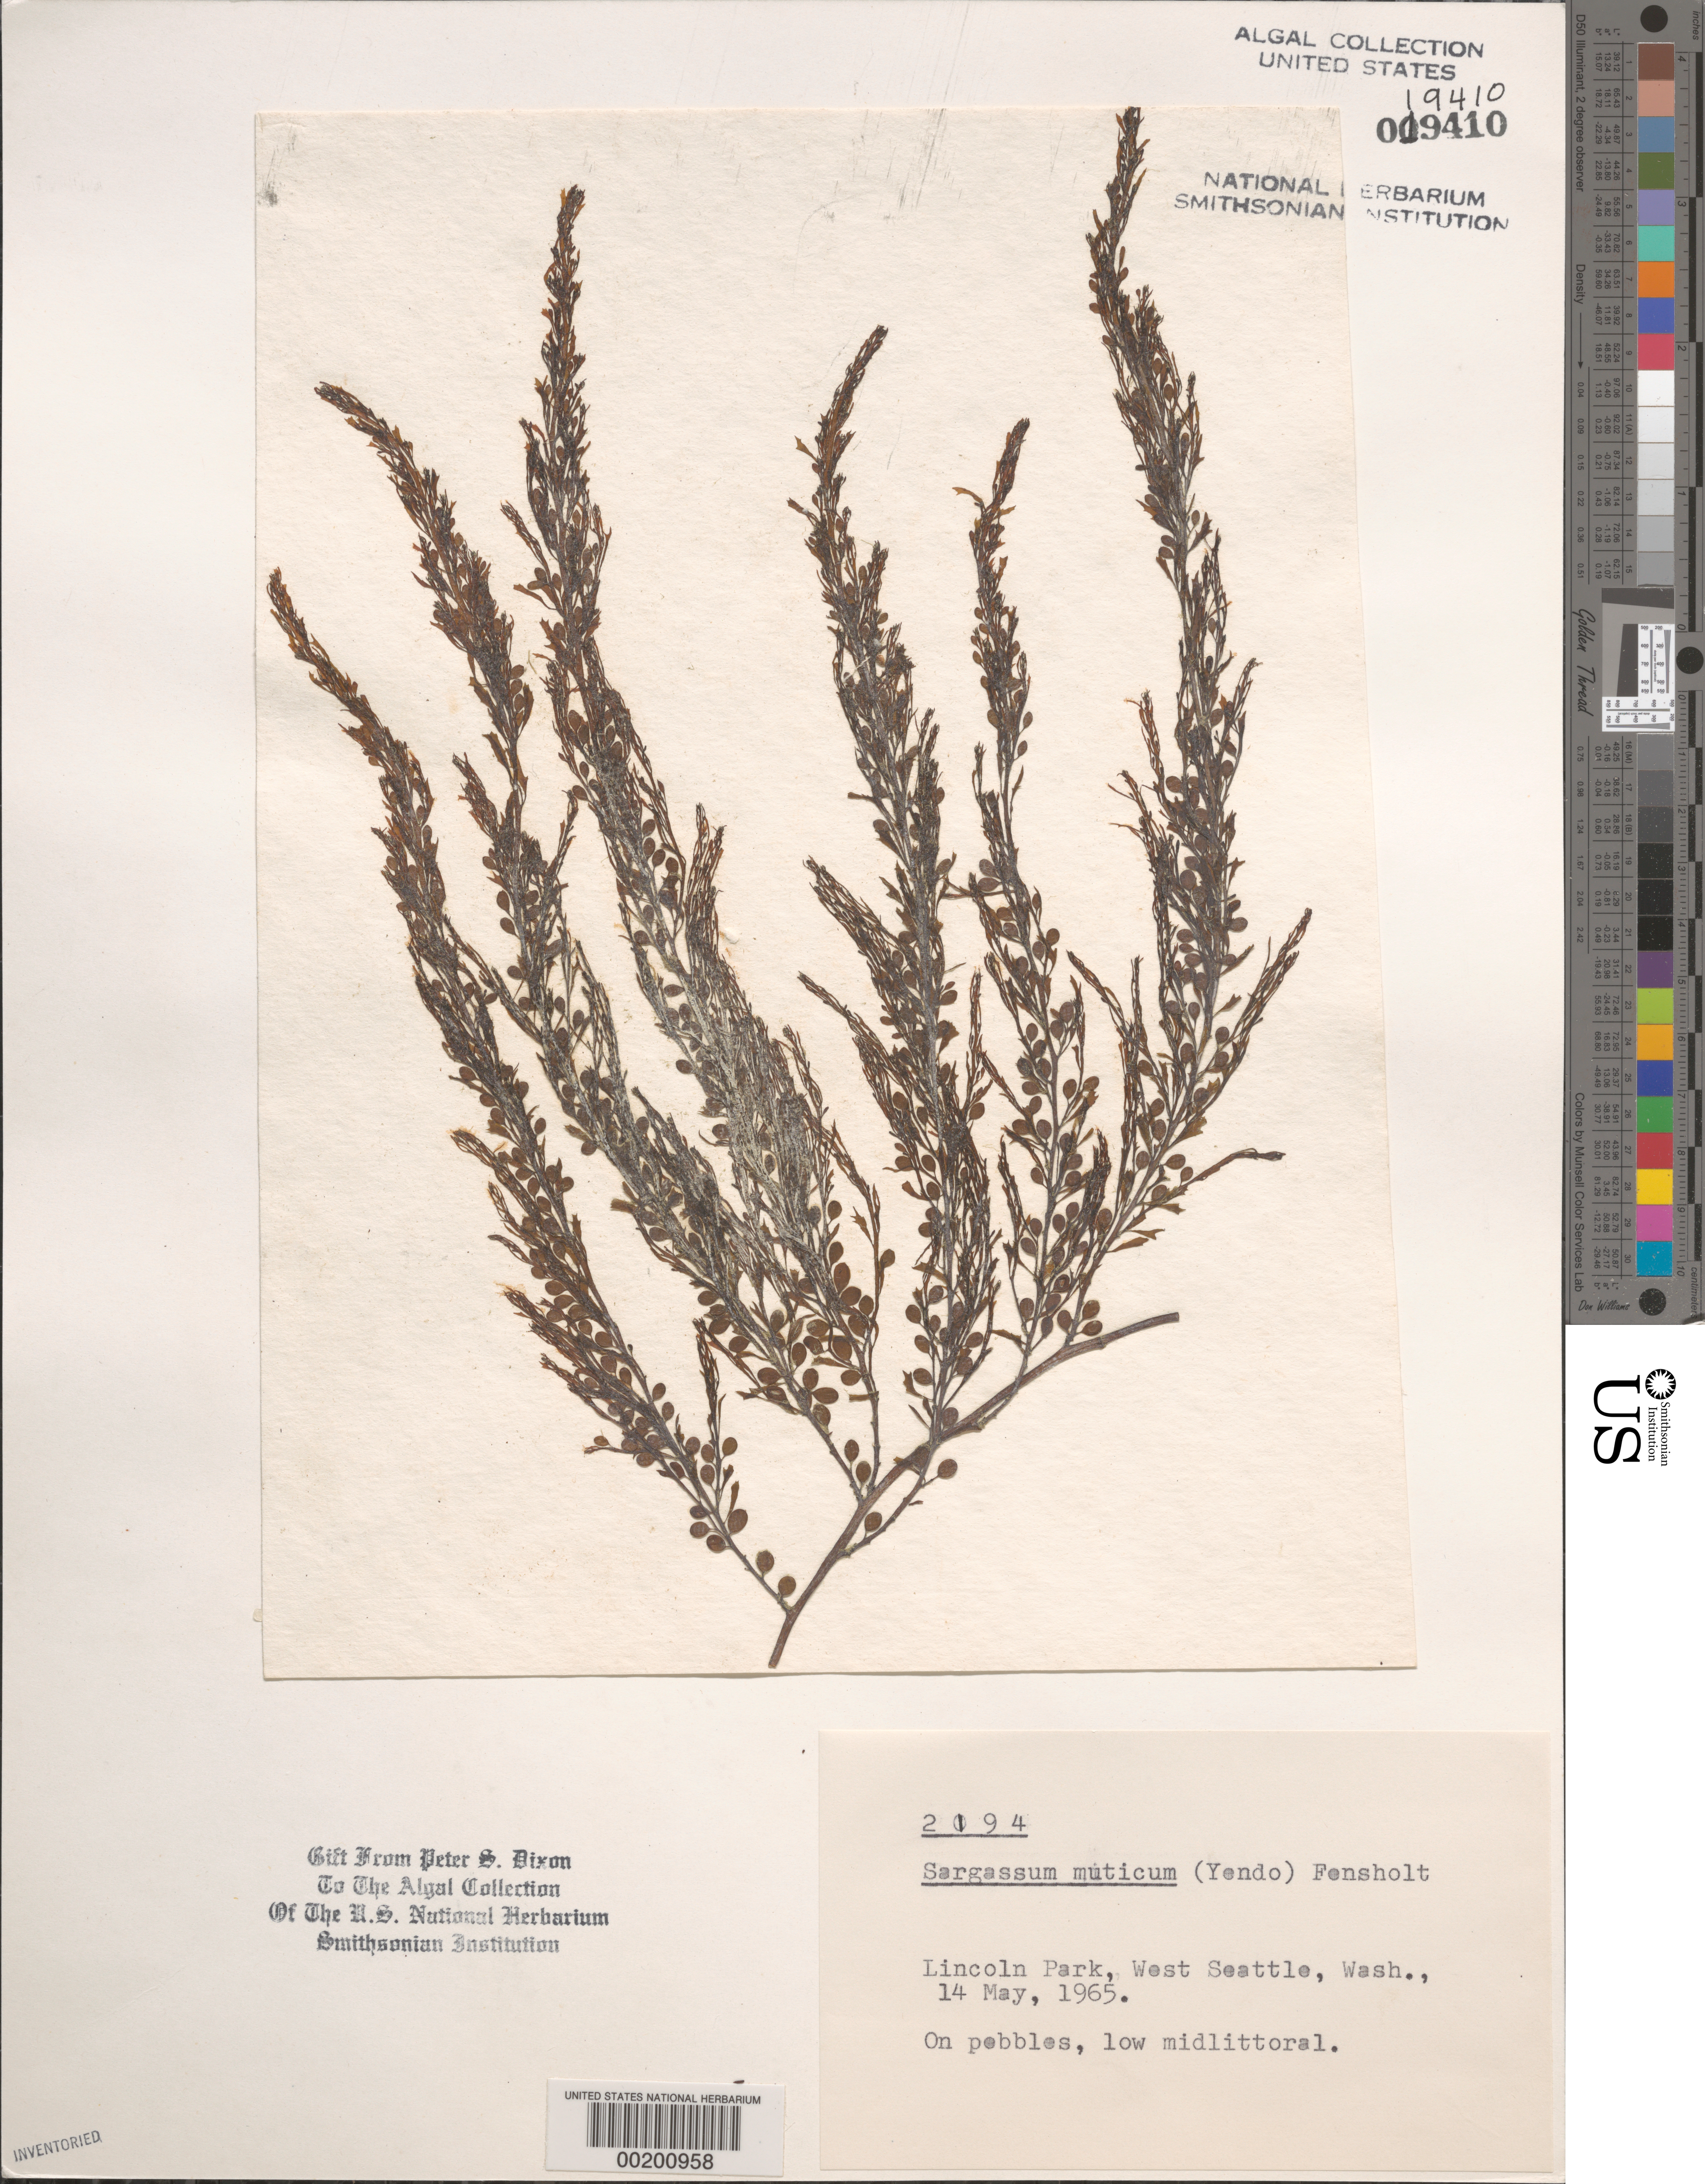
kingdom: Chromista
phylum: Ochrophyta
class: Phaeophyceae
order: Fucales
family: Sargassaceae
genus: Sargassum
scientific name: Sargassum muticum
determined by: Dixon, P. S.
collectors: P. S. Dixon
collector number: PSD 2194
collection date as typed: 14 May 1965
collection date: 1965-05-14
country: United States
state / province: Washington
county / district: King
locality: West Seattle, Lincoln Park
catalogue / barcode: US 19410